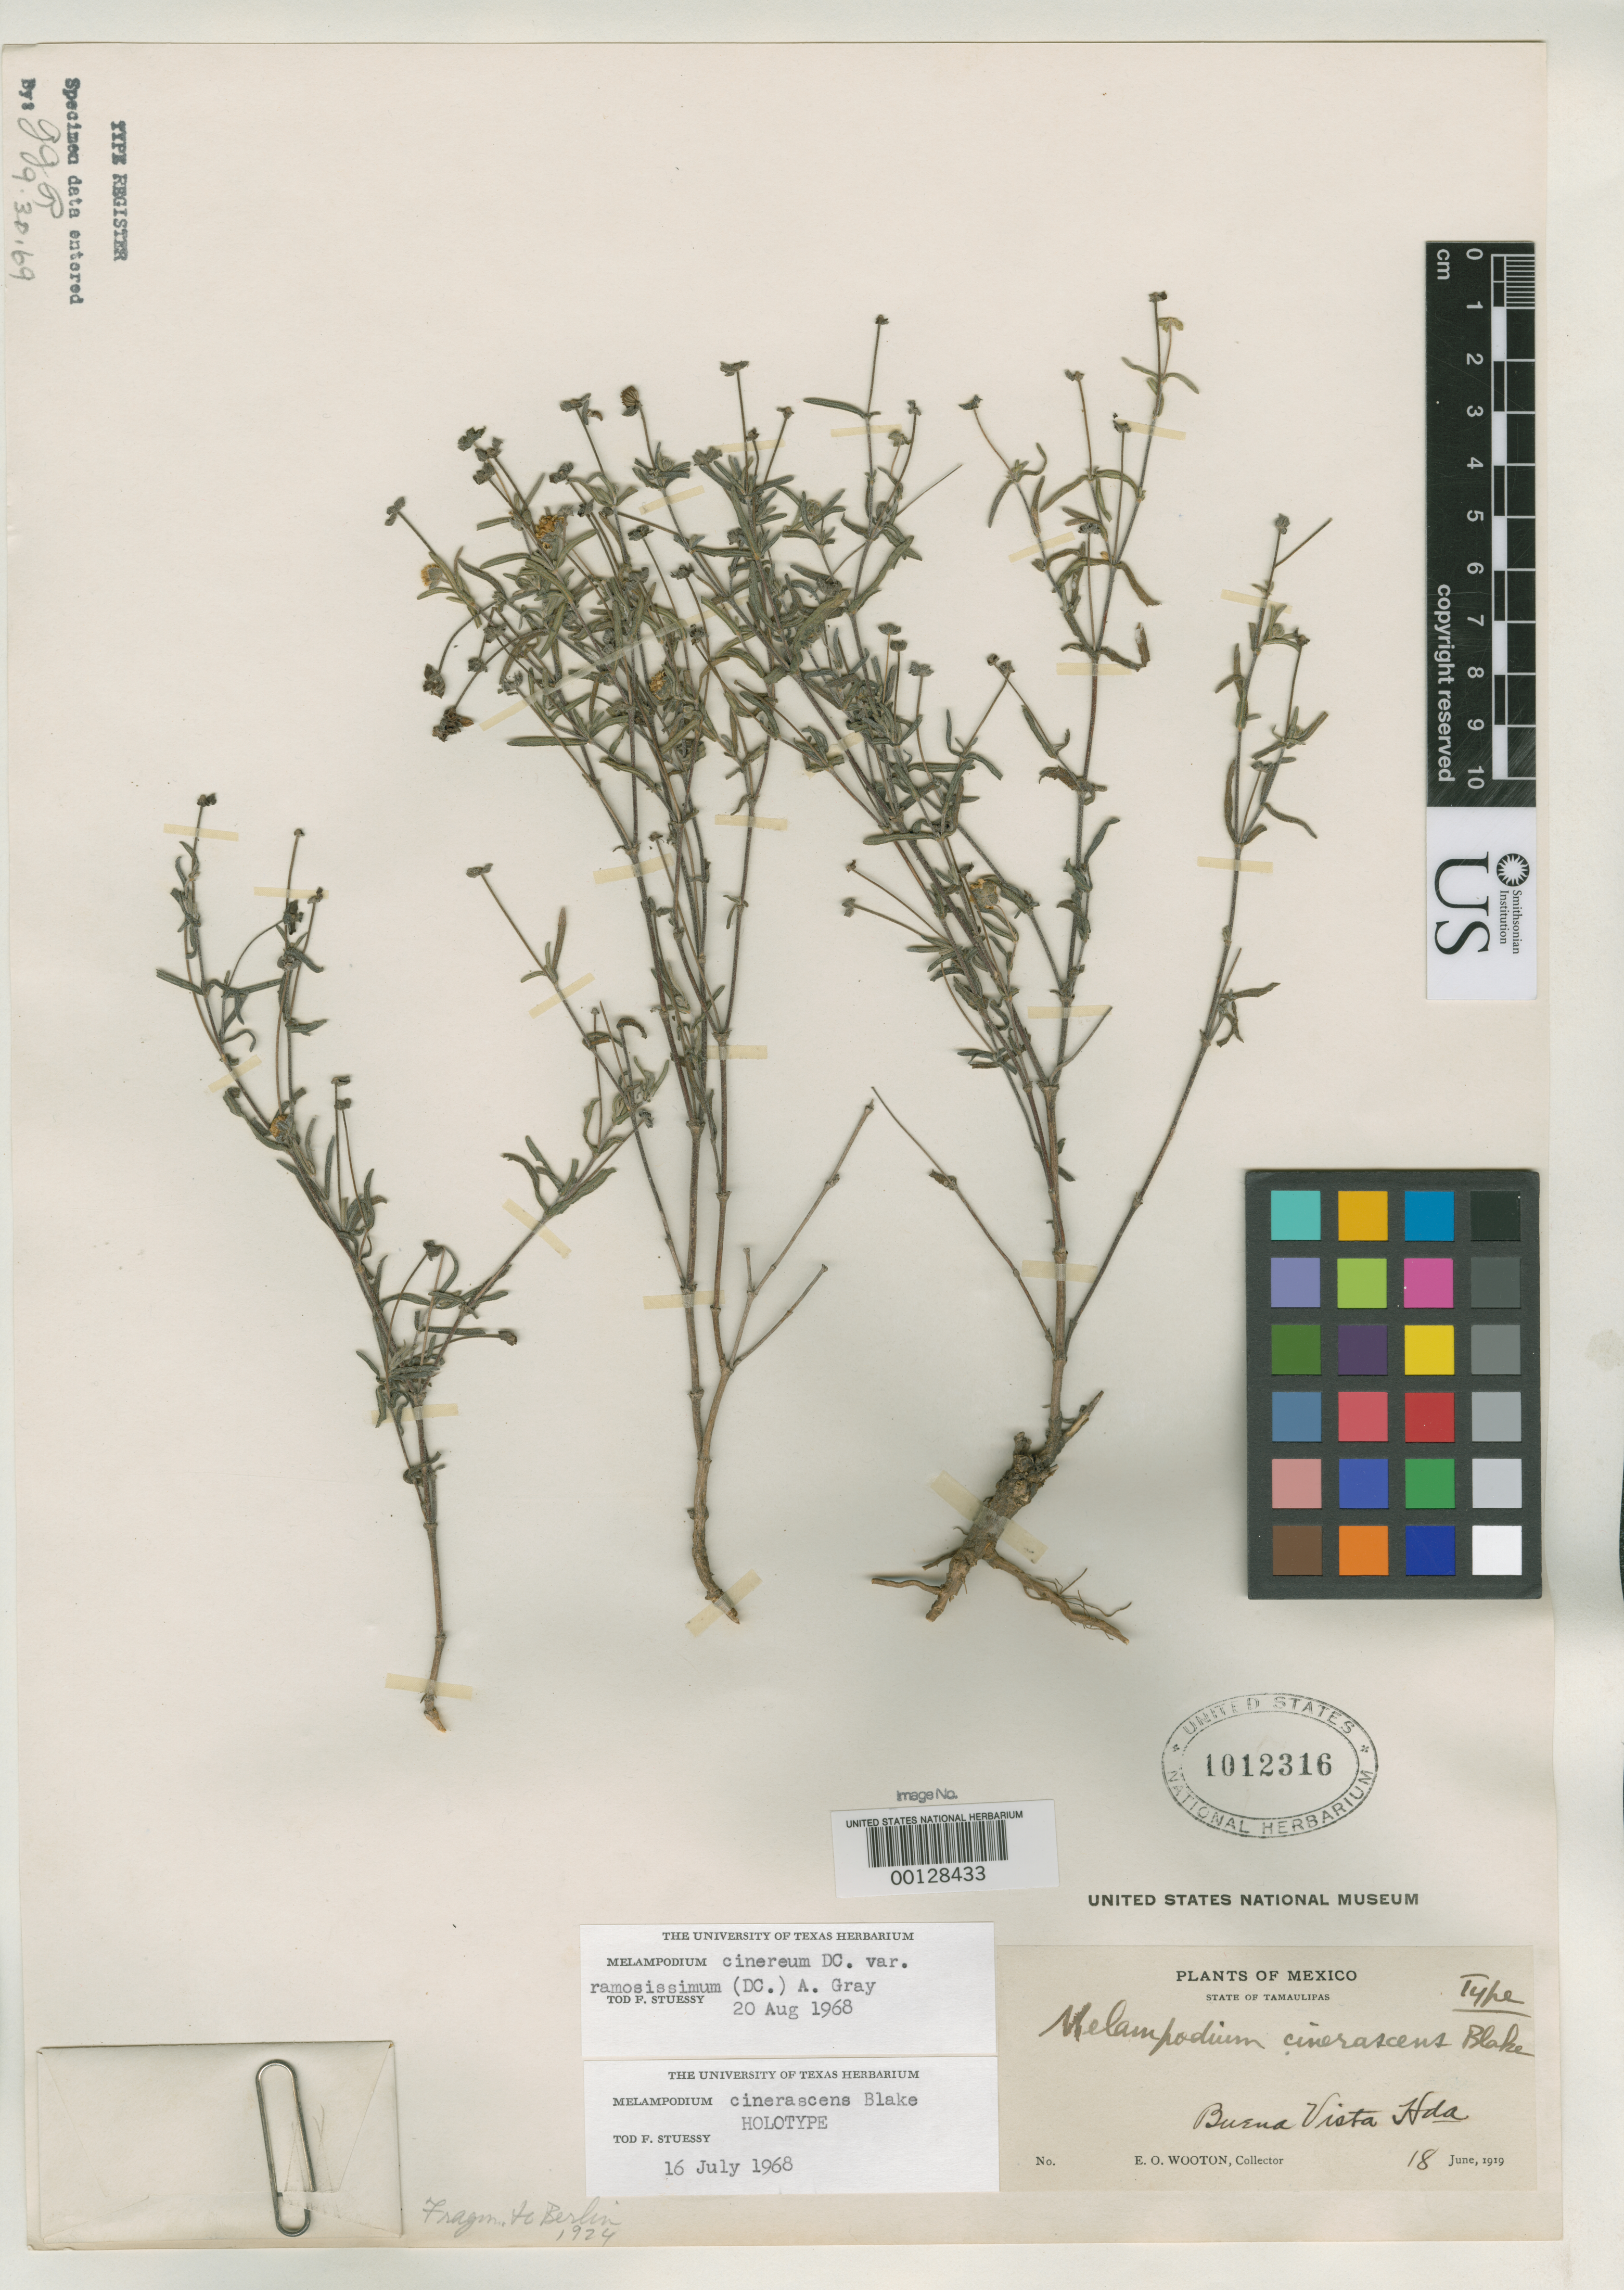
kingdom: Plantae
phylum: Tracheophyta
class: Magnoliopsida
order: Asterales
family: Asteraceae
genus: Melampodium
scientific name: Melampodium cinerascens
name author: S.F. Blake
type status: Holotype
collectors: E. O. Wooton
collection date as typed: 18 Jun 1919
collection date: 1919-06-18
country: Mexico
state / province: Tamaulipas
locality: Hacienda Buena Vista, 20 mi. E of Abasolo.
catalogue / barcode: US 1012316